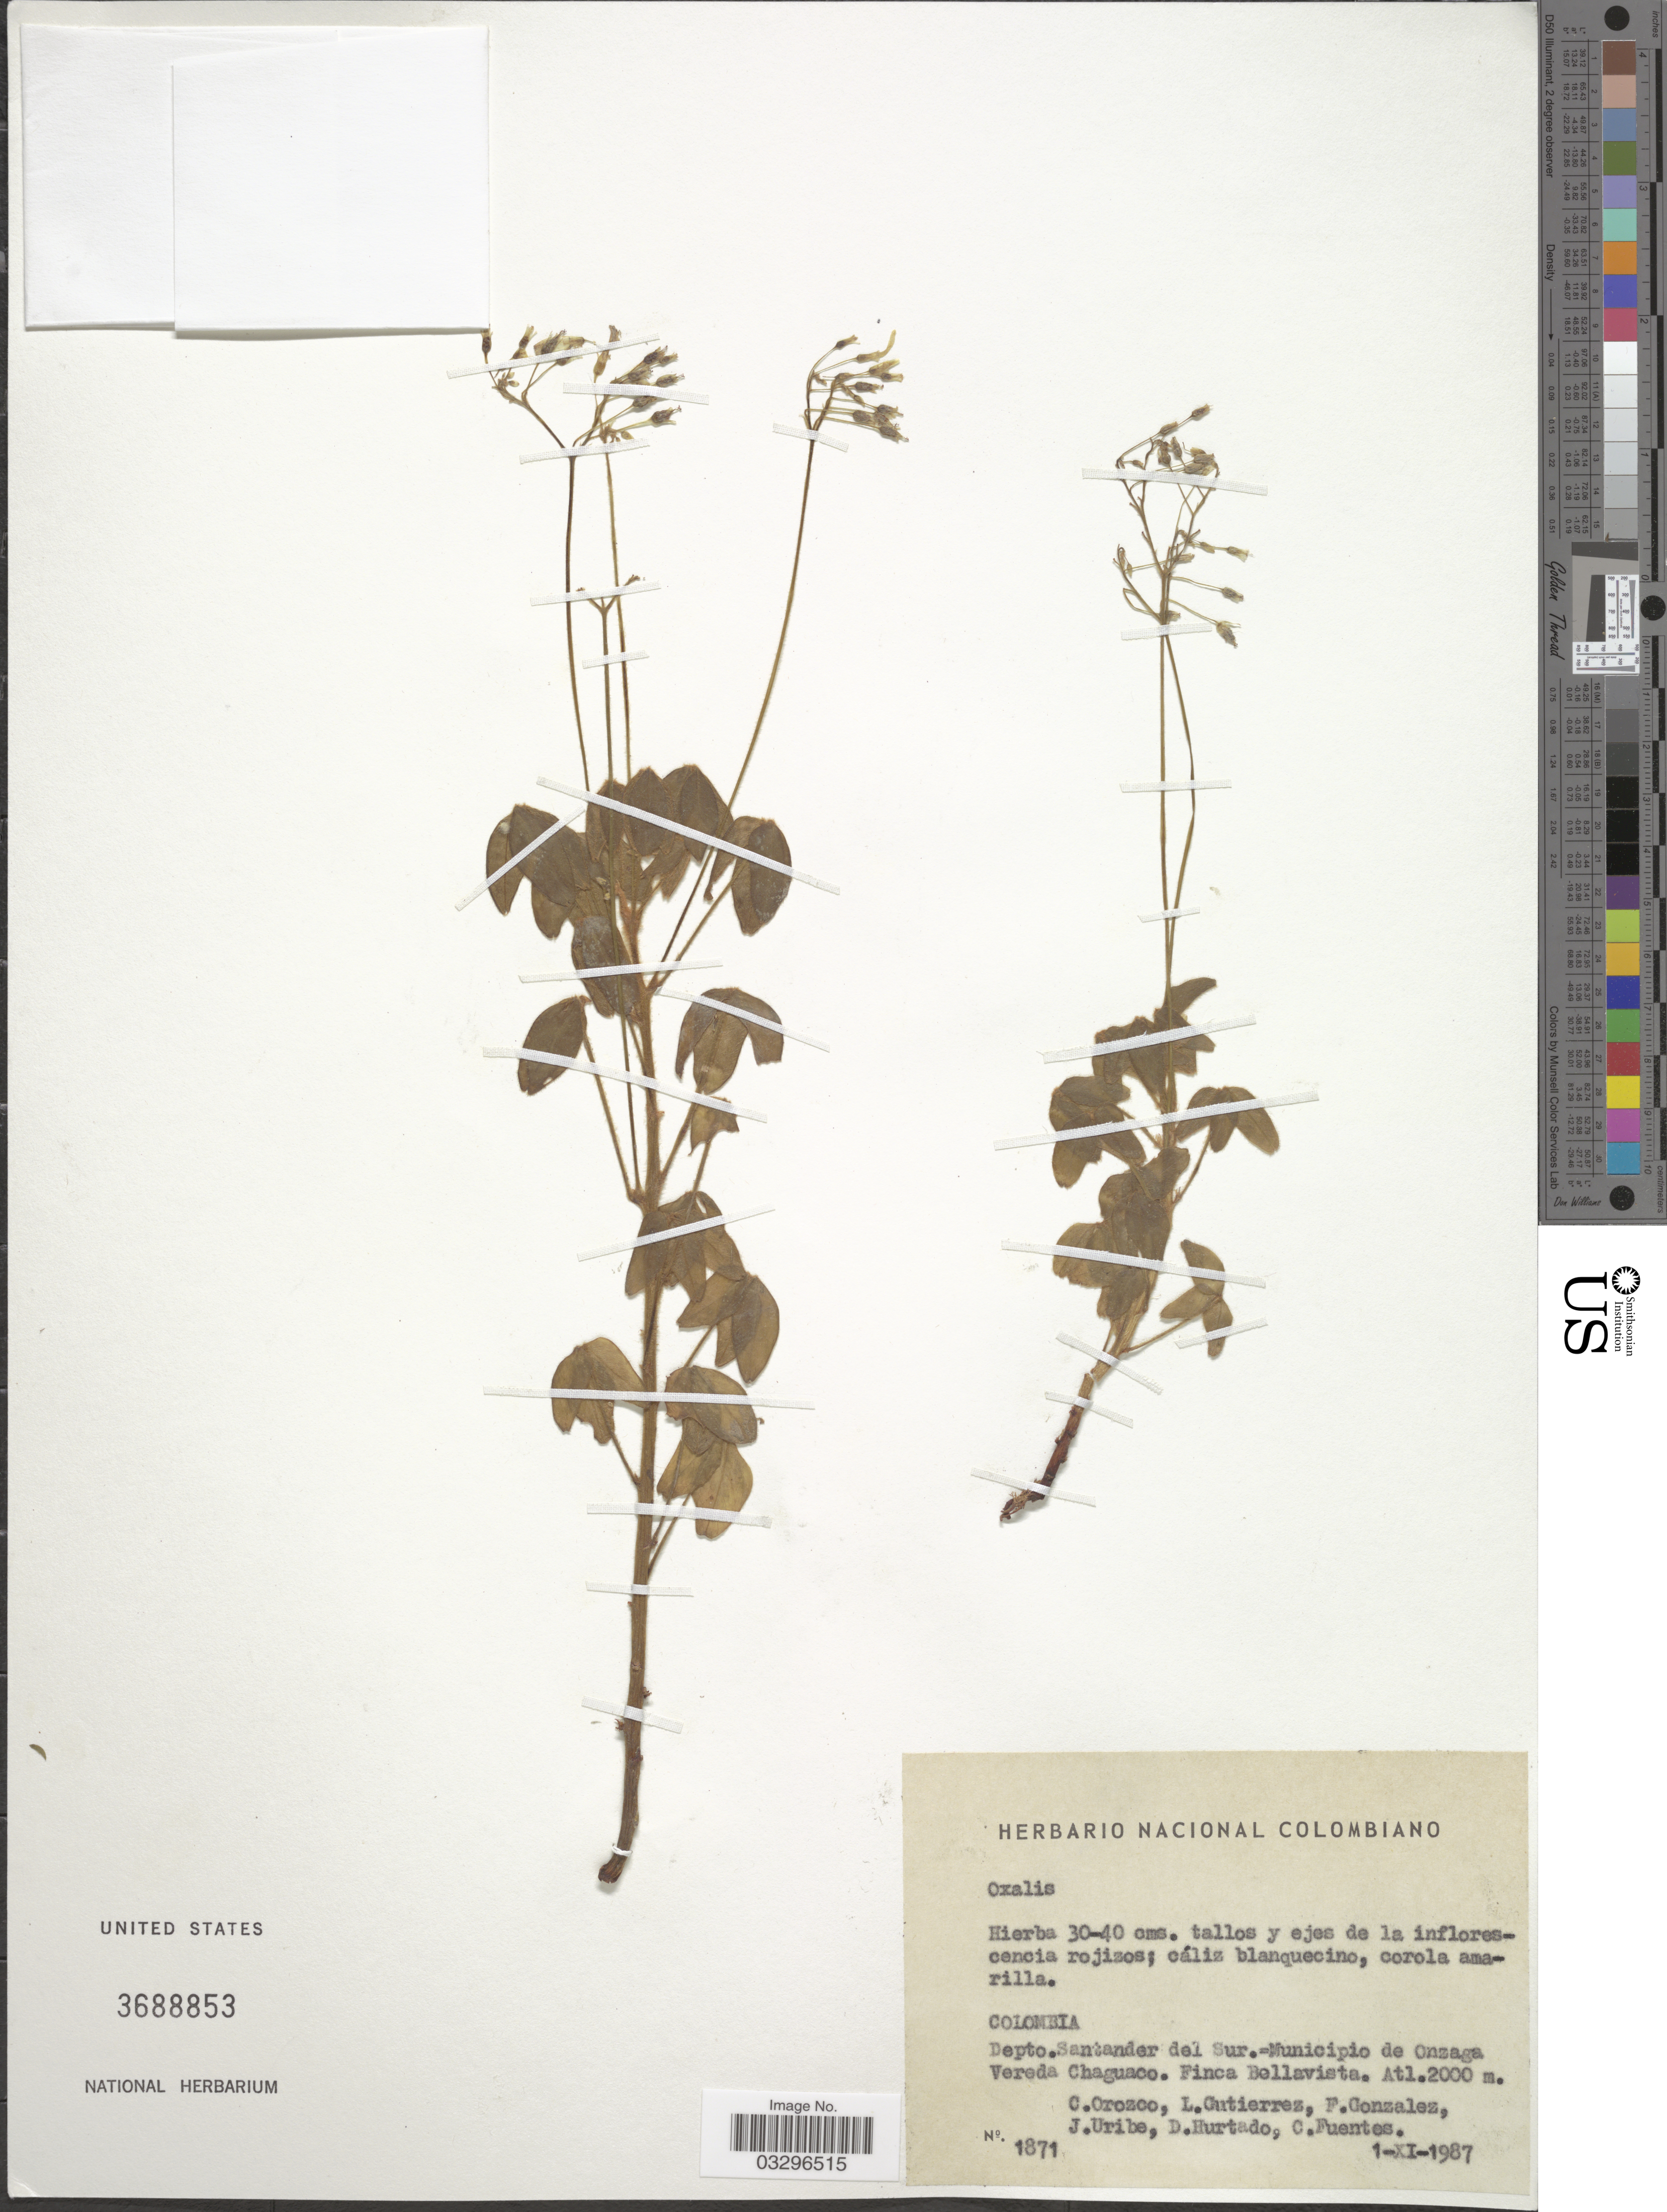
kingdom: Plantae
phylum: Tracheophyta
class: Magnoliopsida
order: Oxalidales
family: Oxalidaceae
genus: Oxalis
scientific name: Oxalis sp.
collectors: C. Orozco, L. Gutiérrez, F. Gonzalez, J. Uribe & et al.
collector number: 1871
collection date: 1987-11-01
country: Bolivia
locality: Depto. Santander del Sur. - Municipio de Onzaga Vereda Chaguaco. Finca Bellavista.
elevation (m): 2000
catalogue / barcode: US 3688853